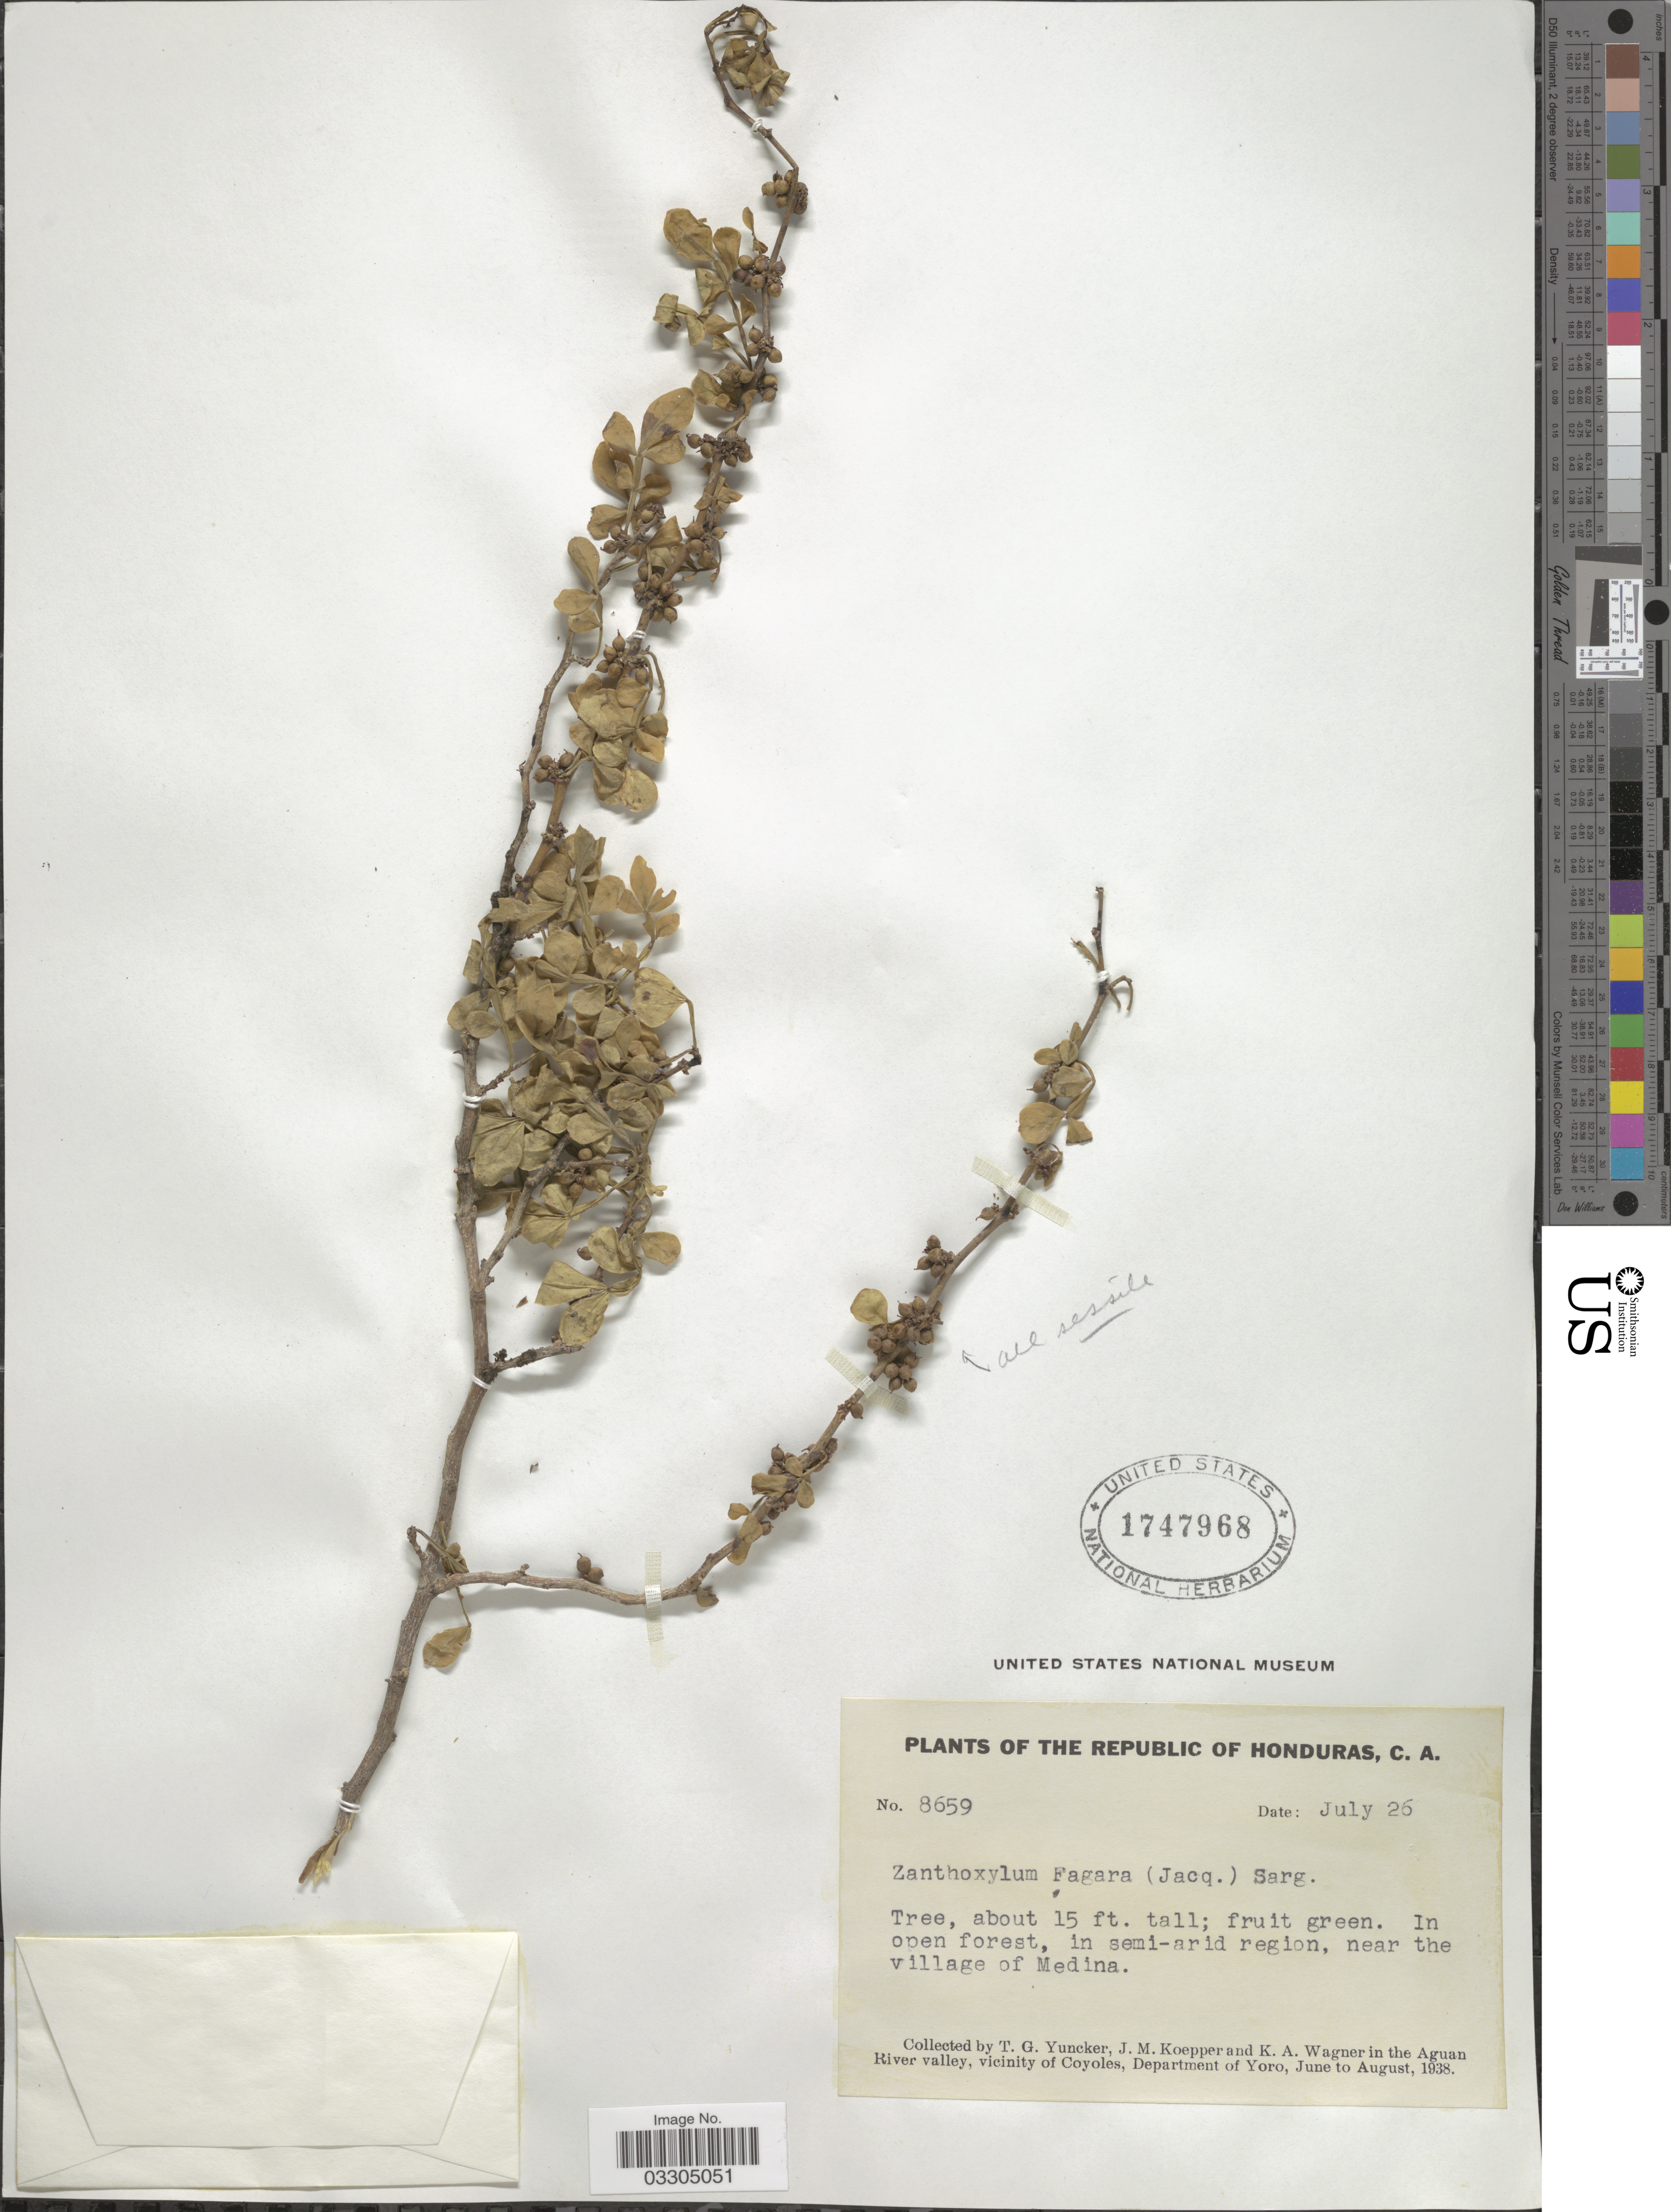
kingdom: Plantae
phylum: Tracheophyta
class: Magnoliopsida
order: Sapindales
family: Rutaceae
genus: Zanthoxylum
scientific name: Zanthoxylum fagara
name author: (L.) Sarg.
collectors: T. G. Yuncker, J. M. Koepper & K. A. Wagner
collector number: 8659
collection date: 1938-07-26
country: Honduras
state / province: Yoro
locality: Near the village of Medina. In the Aguan River valley, vicinity of Coyoles, Department of Yoro.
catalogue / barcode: US 1747968